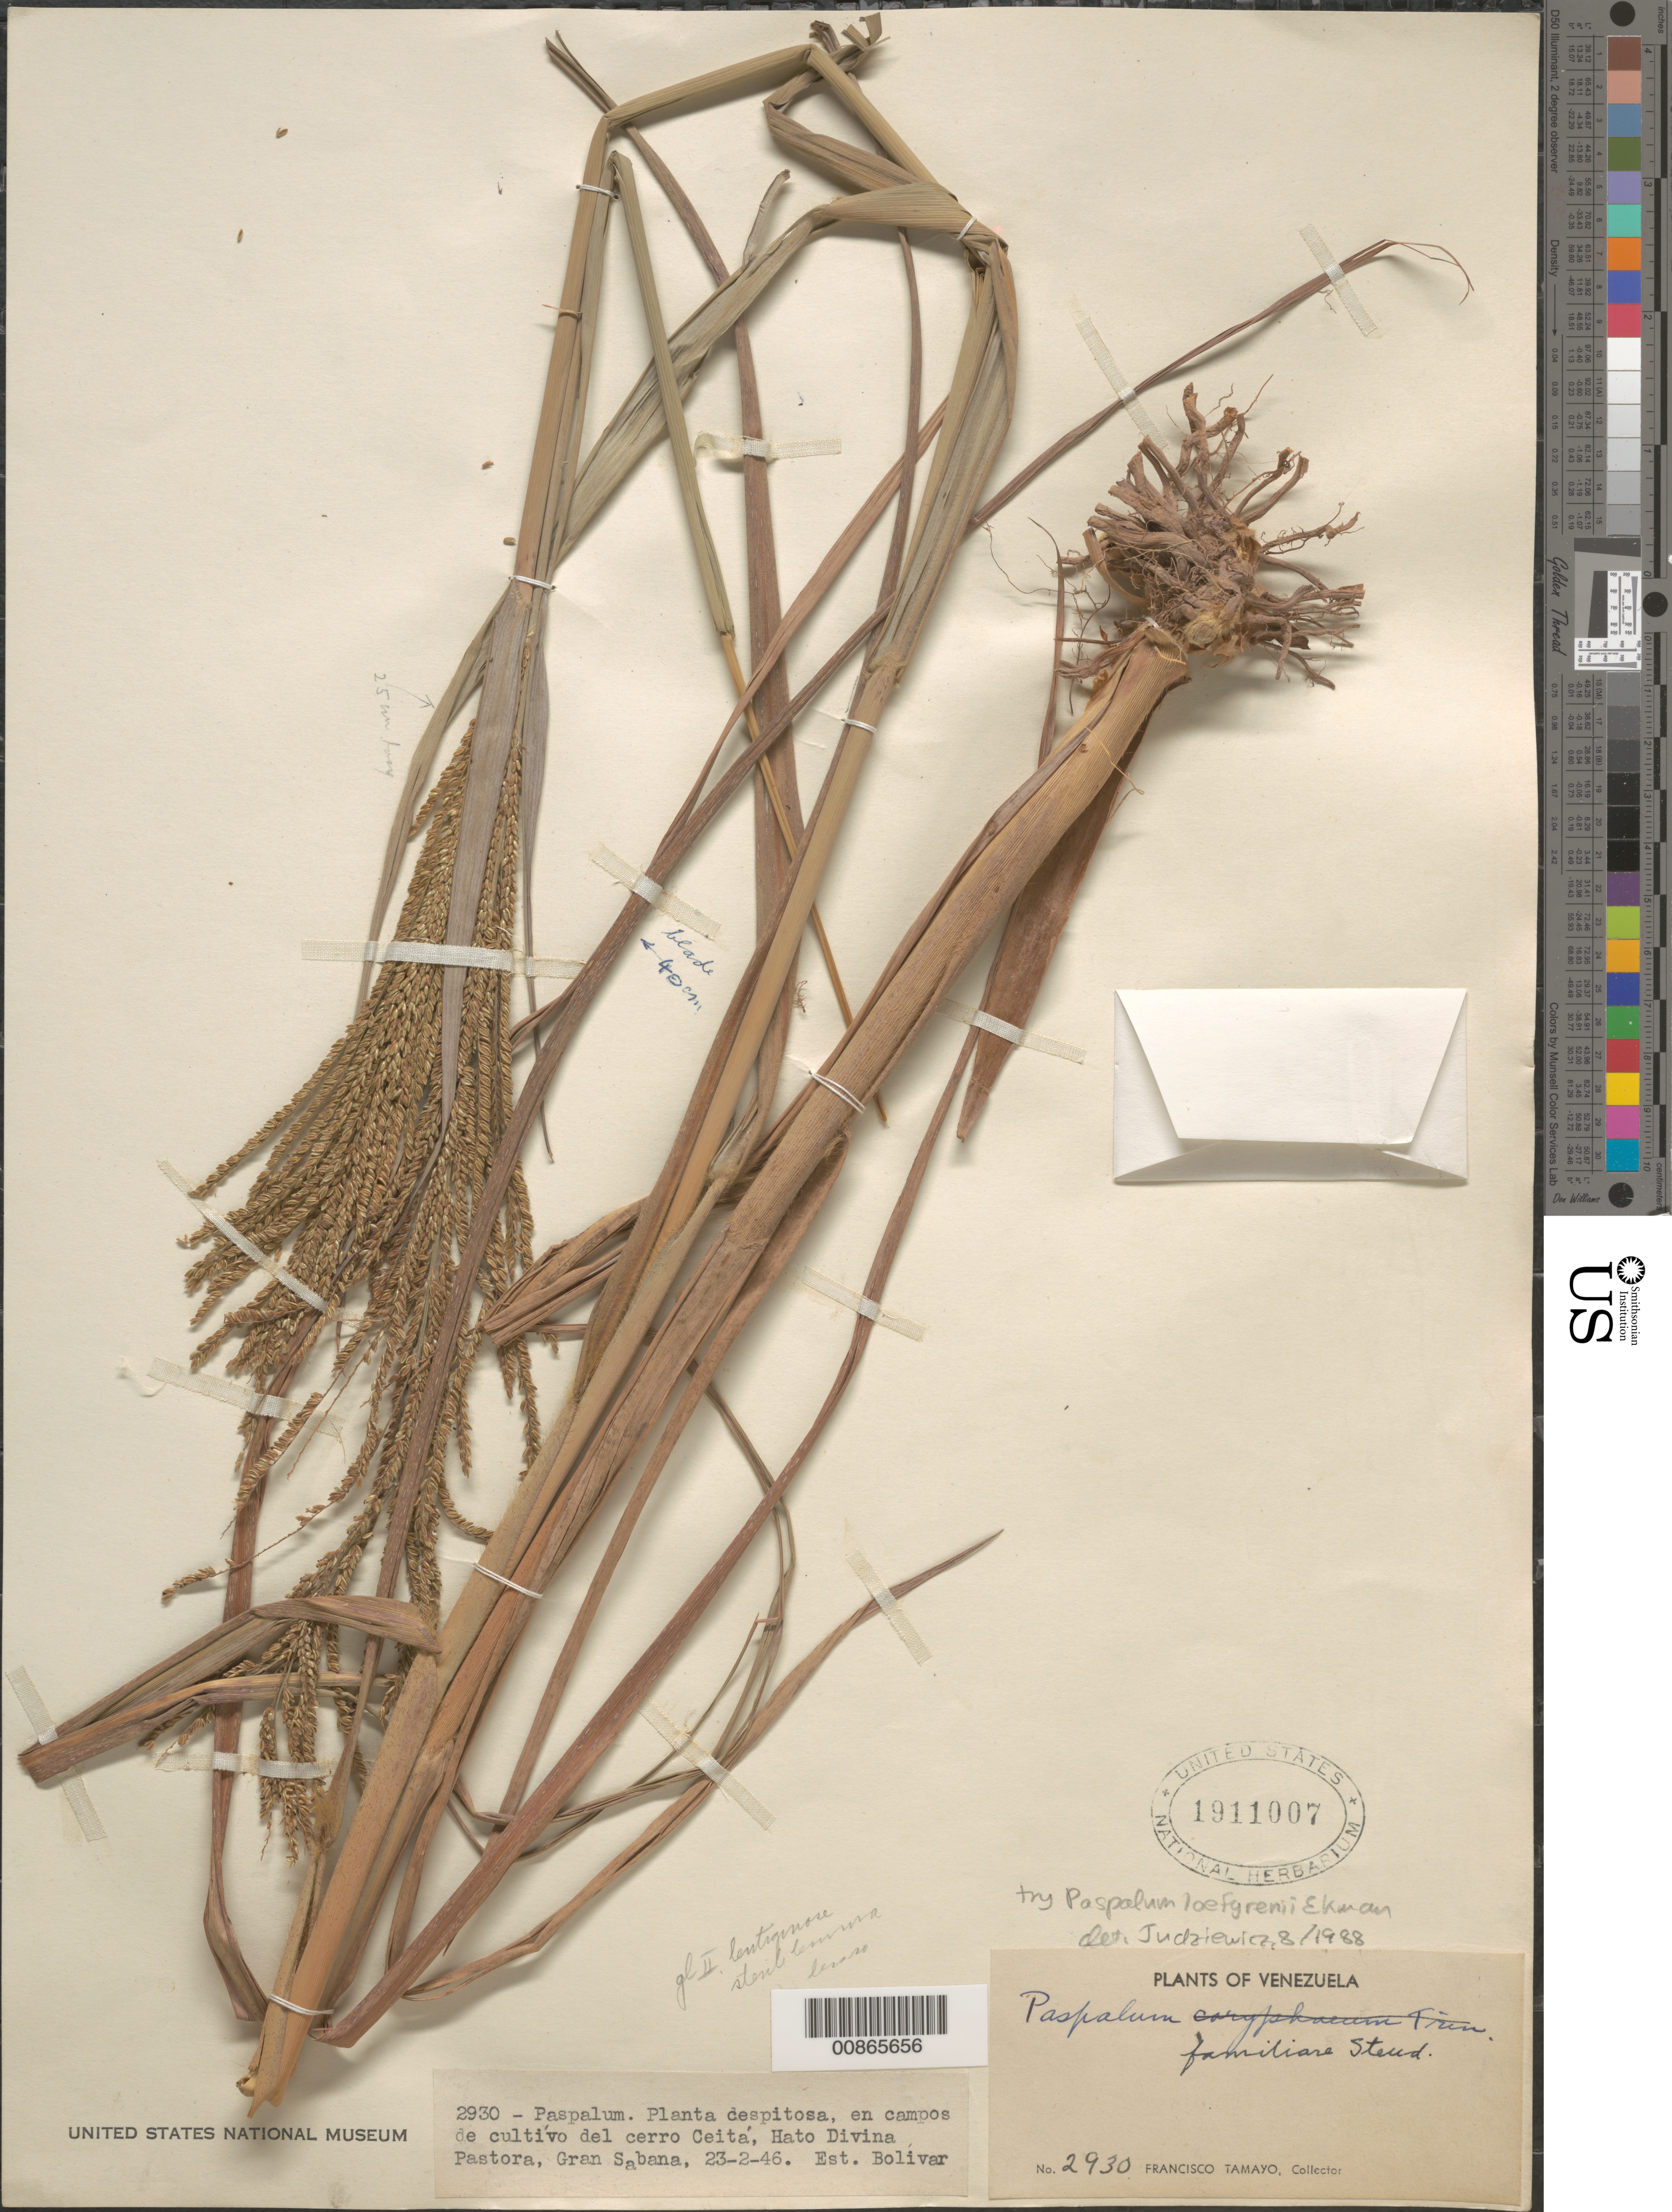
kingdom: Plantae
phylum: Tracheophyta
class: Liliopsida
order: Poales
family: Poaceae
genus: Paspalum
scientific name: Paspalum loefgrenii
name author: Ekman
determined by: Judziewicz, E. J.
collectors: F. Tamayo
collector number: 2930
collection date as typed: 23-Feb-46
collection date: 1946-02-23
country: Venezuela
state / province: Bolívar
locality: Gran Sabana, Hato Divina Pastora, Cerro Ceitá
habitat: Campos de cultivo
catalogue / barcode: US 1911007